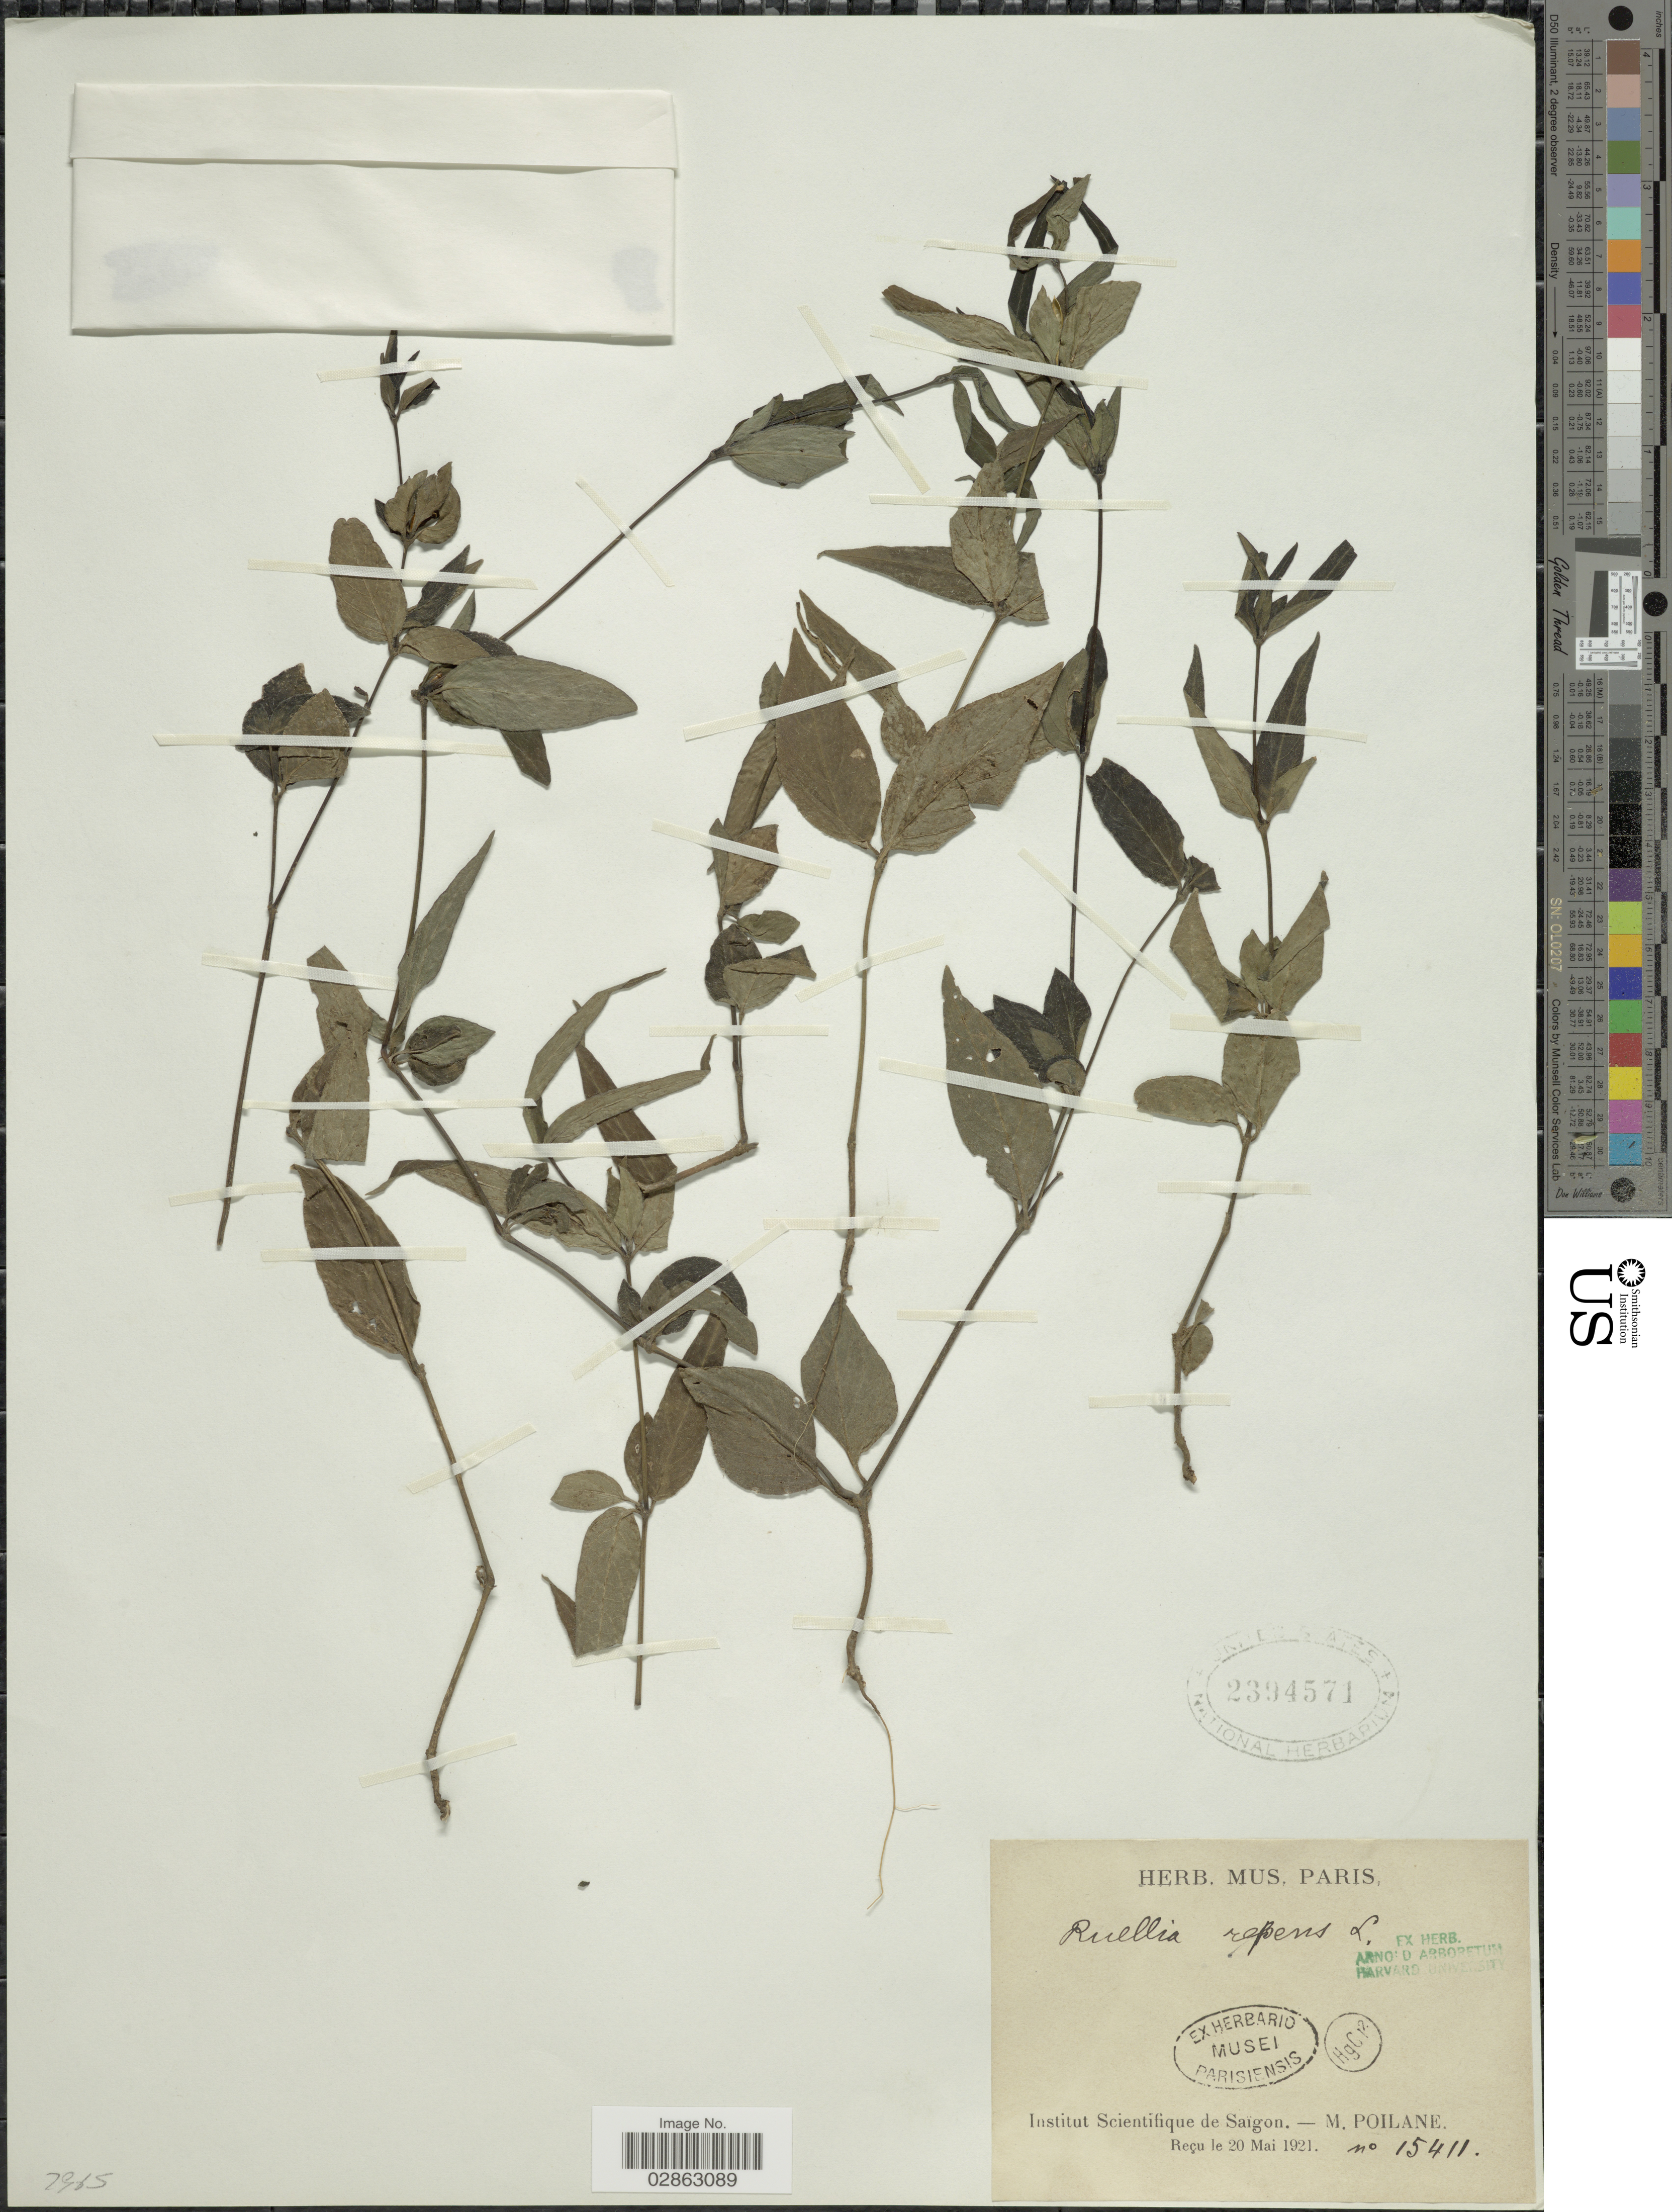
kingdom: Plantae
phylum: Tracheophyta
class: Magnoliopsida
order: Lamiales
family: Acanthaceae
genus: Ruellia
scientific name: Ruellia repens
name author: L.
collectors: M. Poilane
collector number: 15411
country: Vietnam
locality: Saïgon.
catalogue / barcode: US 2394571